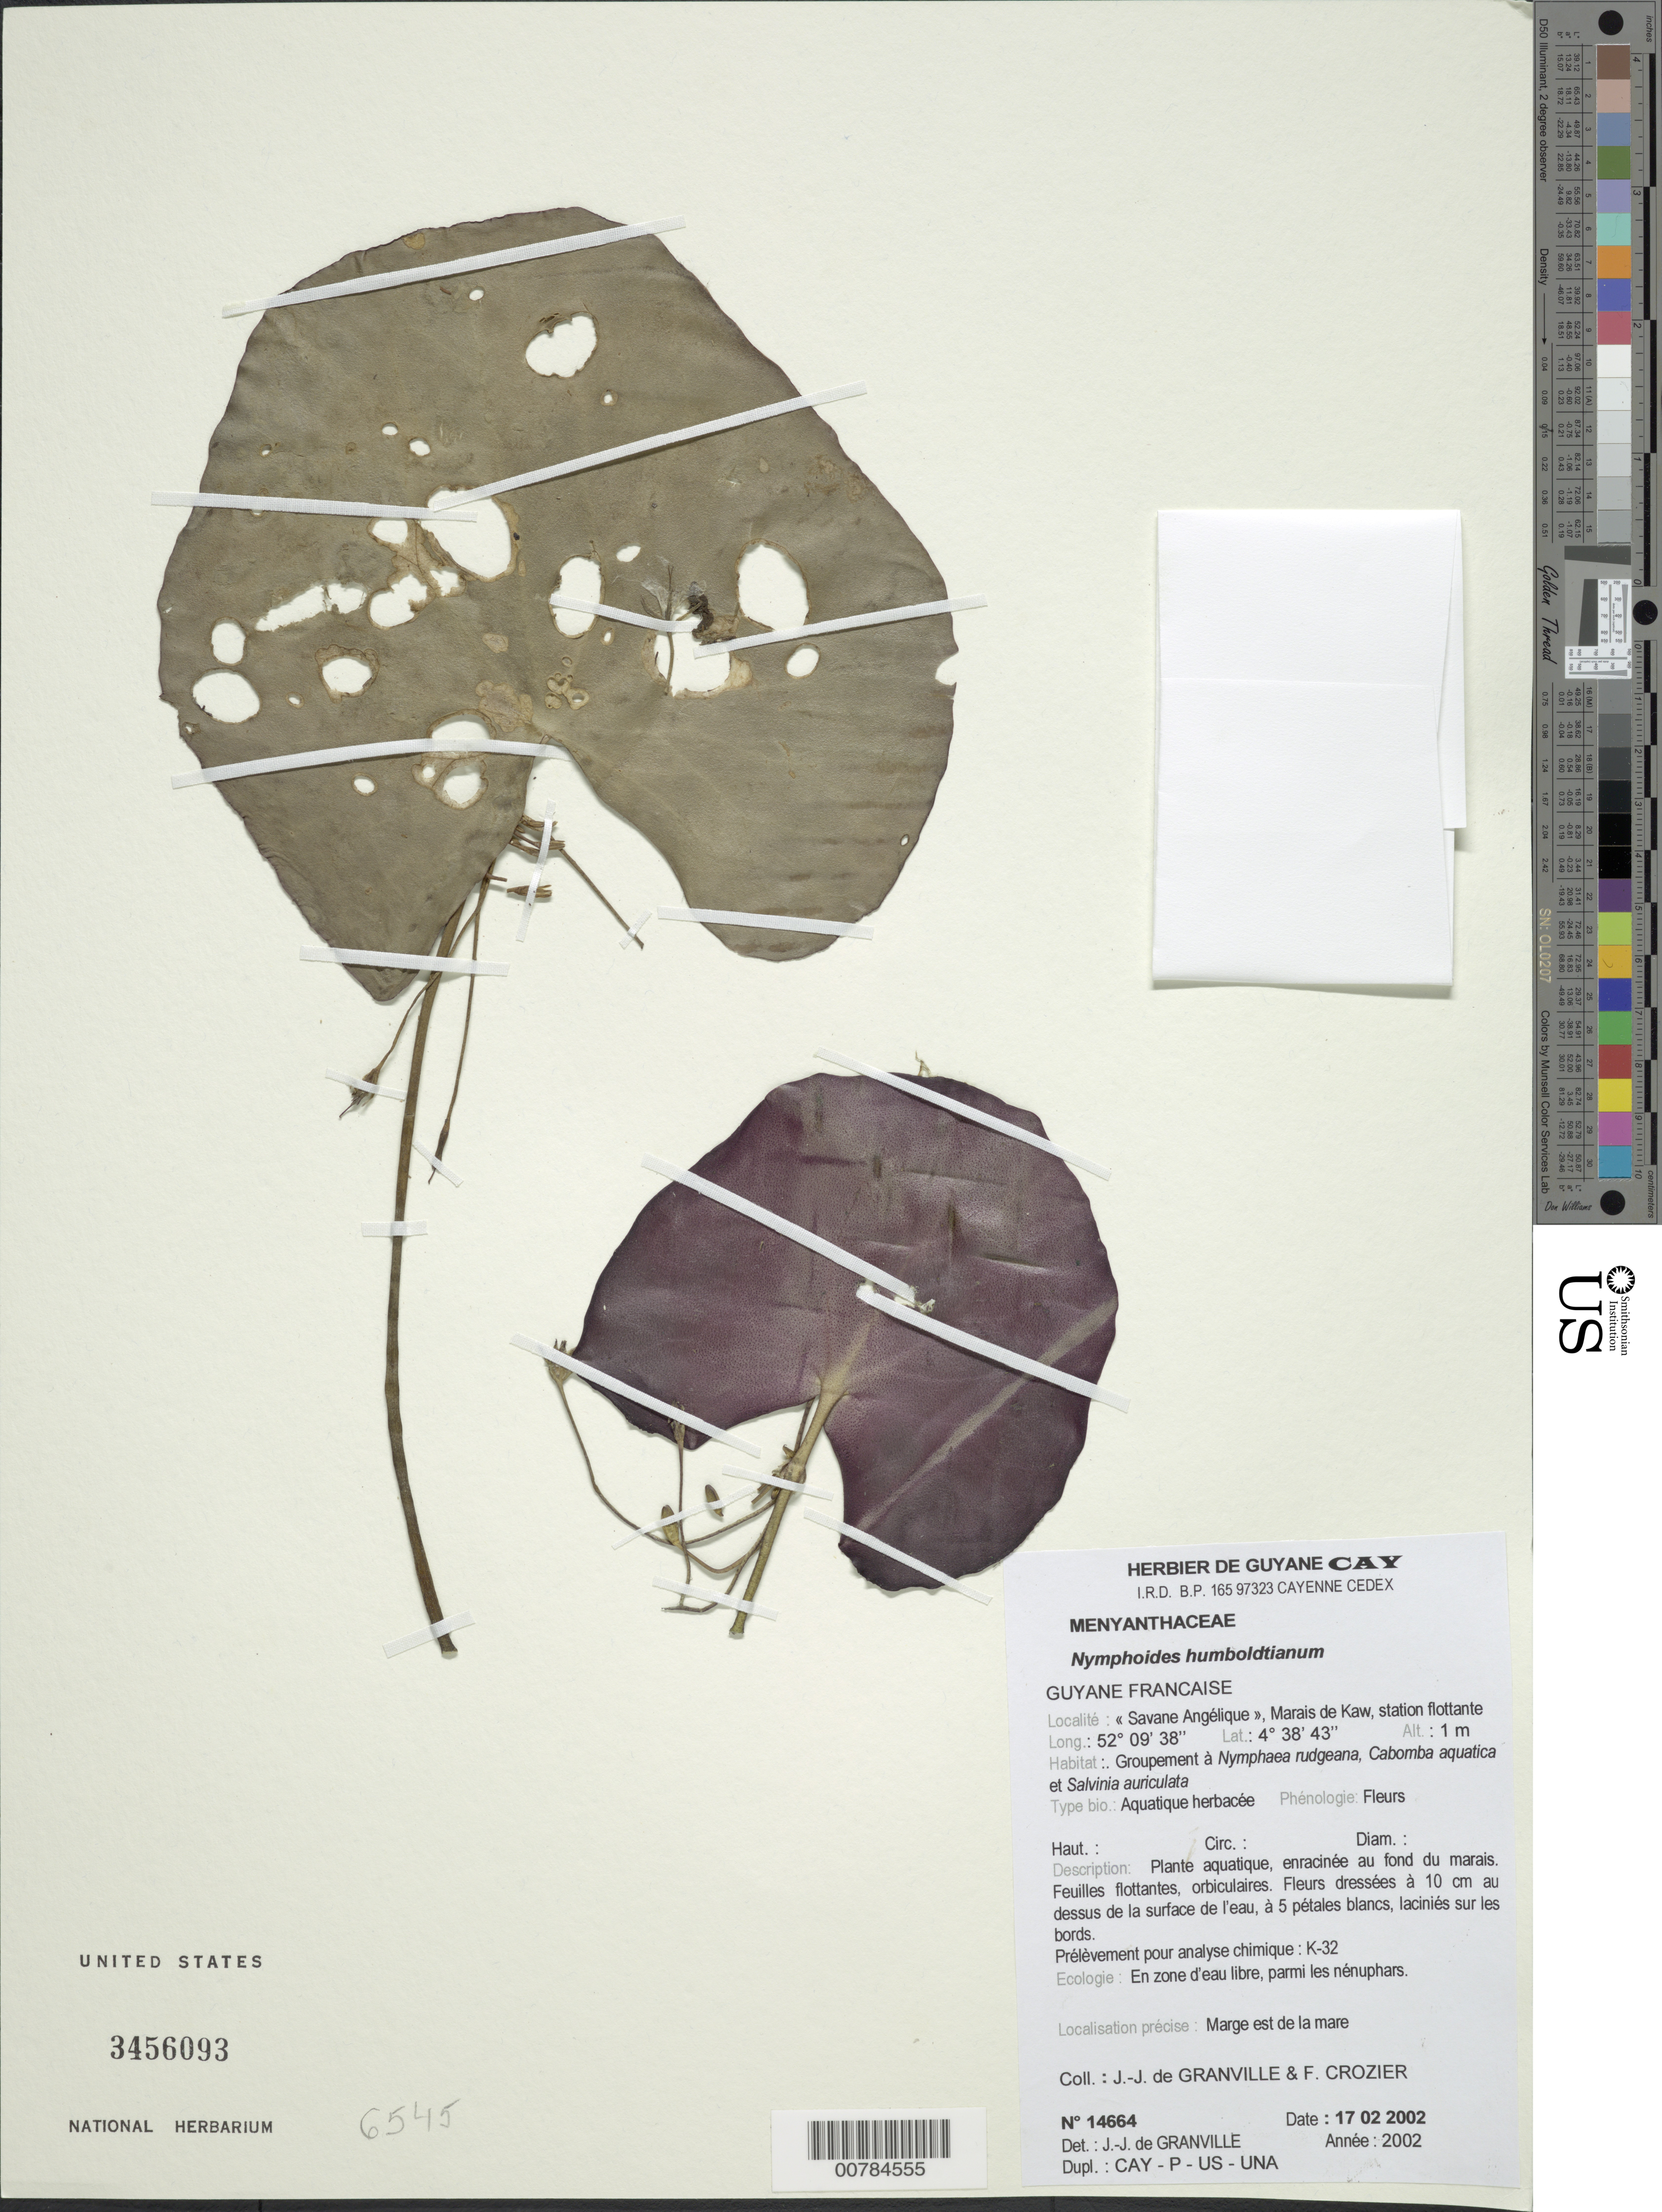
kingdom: Plantae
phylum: Tracheophyta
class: Magnoliopsida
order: Asterales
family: Menyanthaceae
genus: Nymphoides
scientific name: Nymphoides humboldtiana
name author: (Kunth) Kuntze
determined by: Granville, J. J. de, (CAY), Institut de Recherche pour le Developpement (IRD) (FRENCH GUIANA)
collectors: J.-J. de Granville & F. Crozier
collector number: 14664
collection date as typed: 17-Feb-02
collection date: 2002-02-17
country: French Guiana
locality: Savane Angélique, Marais de Kaw, station flottante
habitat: Marge est de la mare; Groupement a Nymphaea rudgeana, Cabomba aquatica et Salvinia auriculata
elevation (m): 1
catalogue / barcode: US 3456093